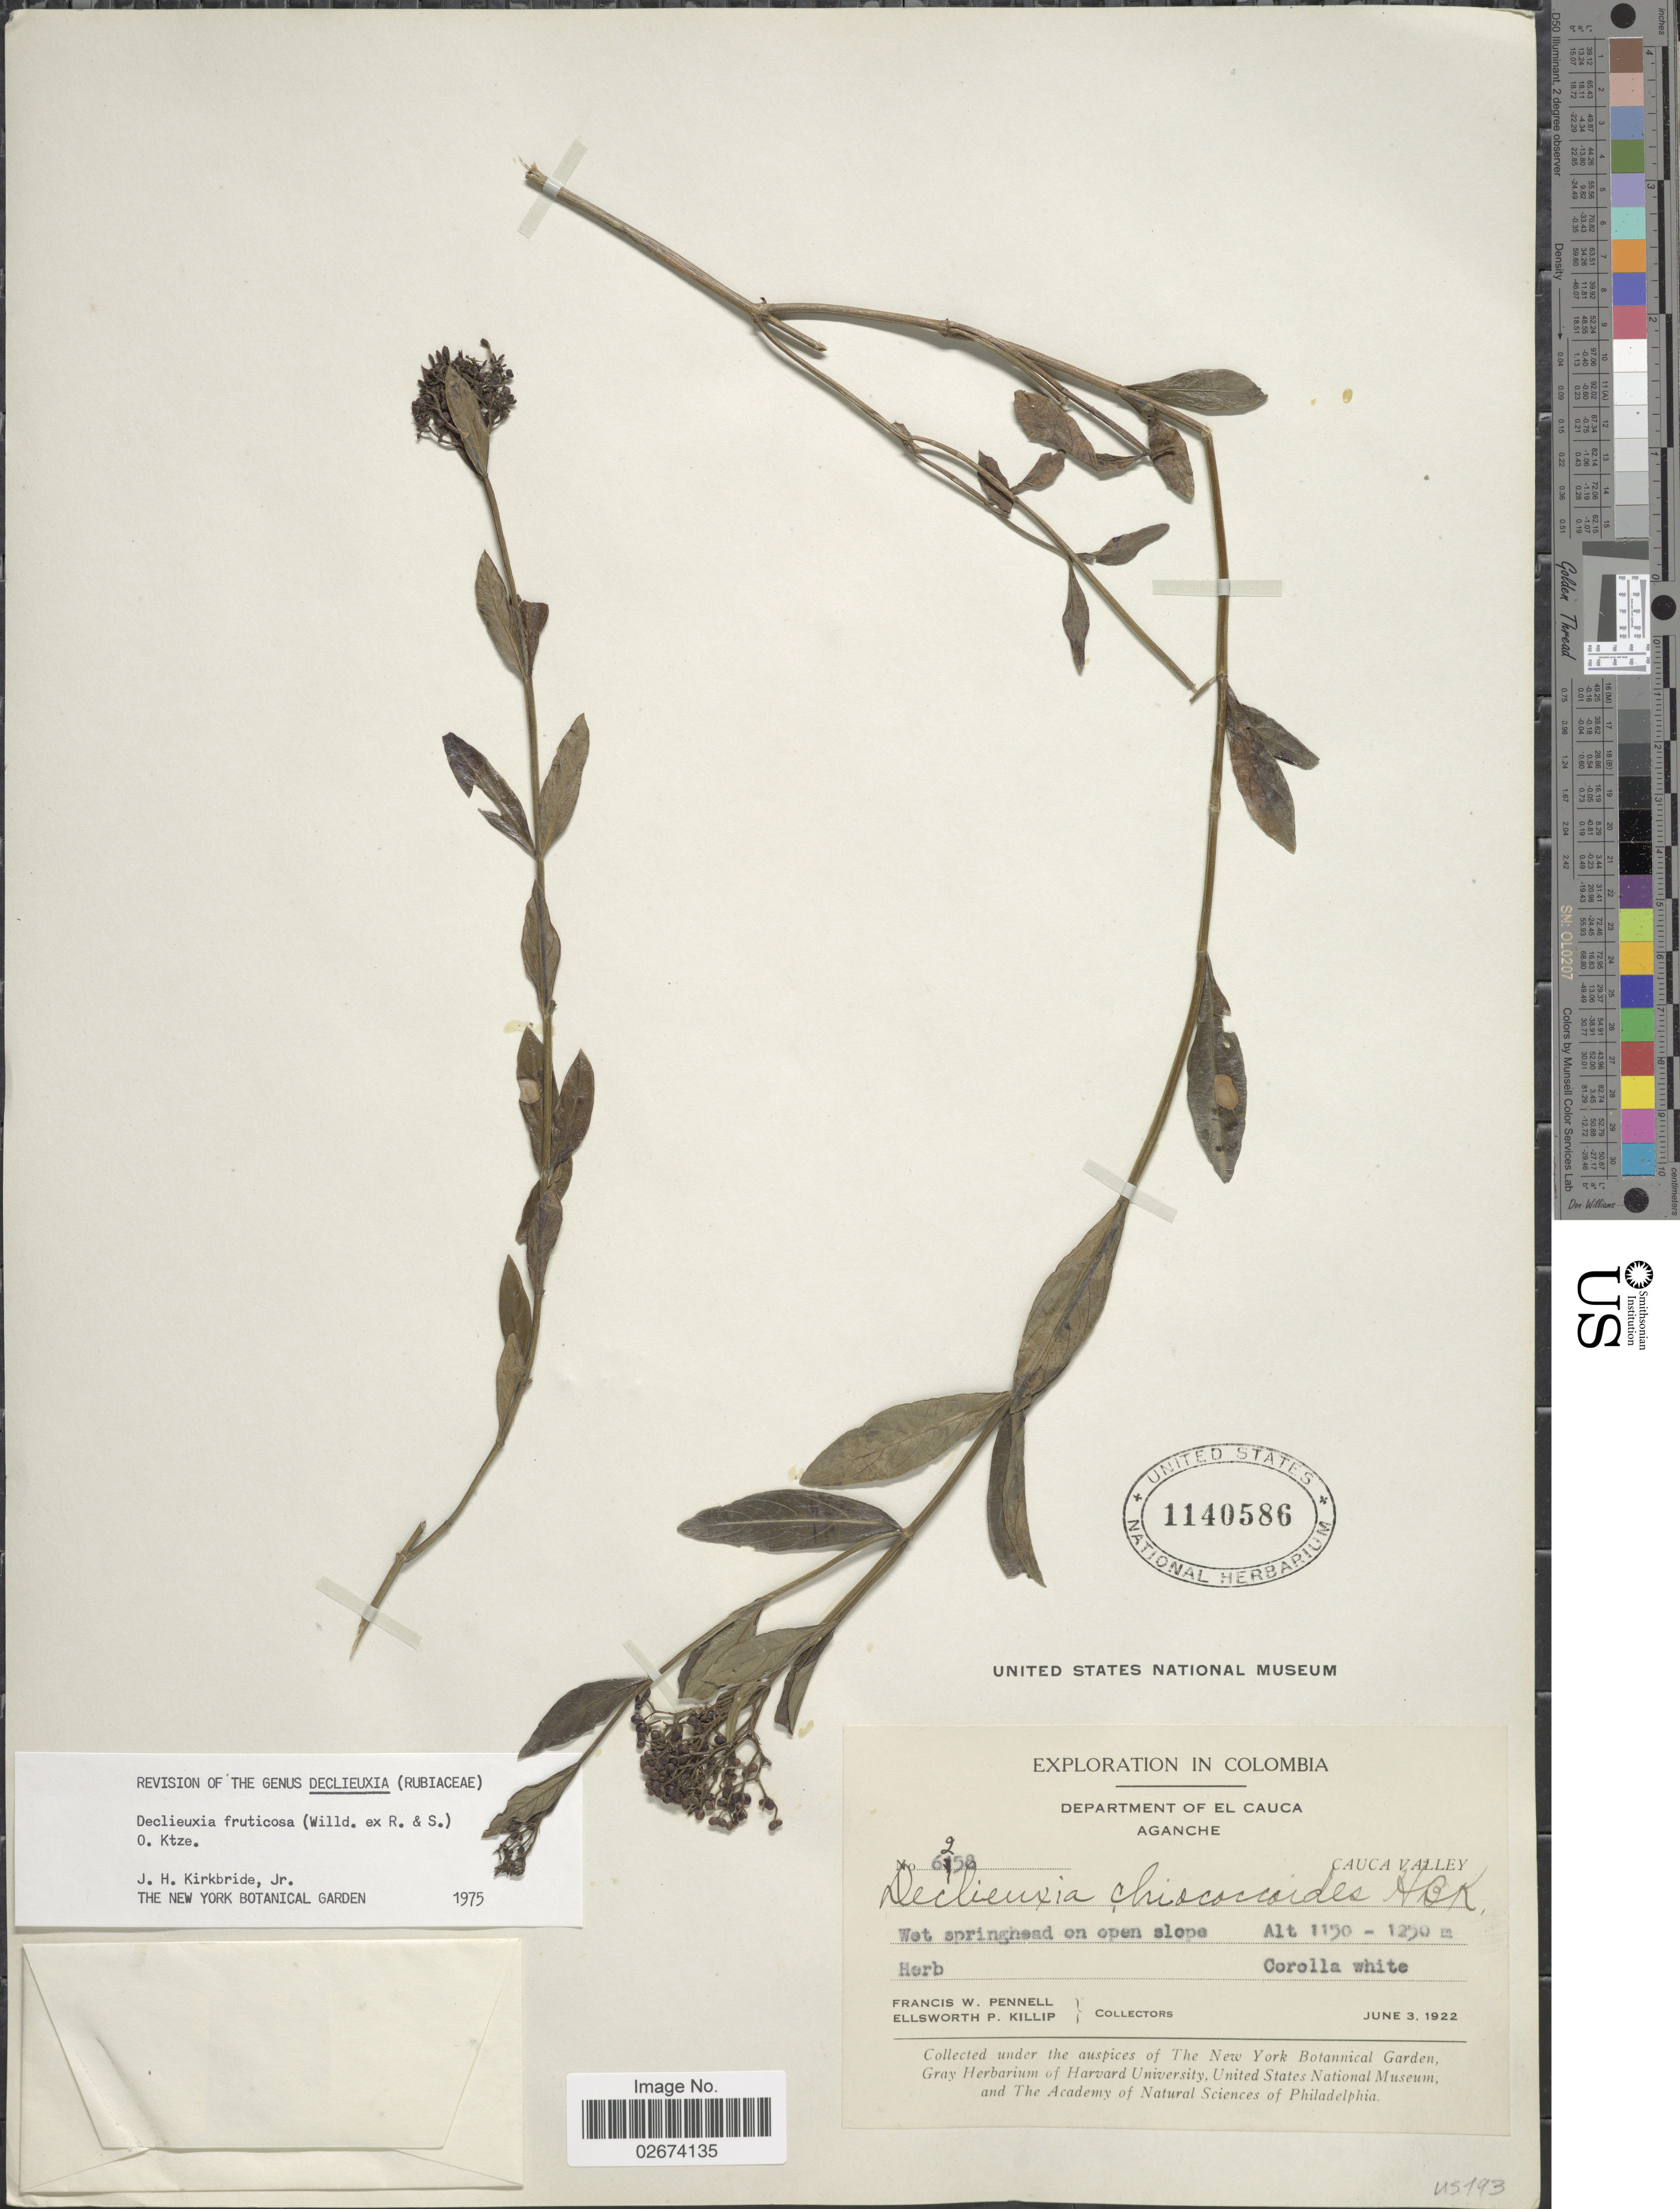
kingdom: Plantae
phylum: Tracheophyta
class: Magnoliopsida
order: Gentianales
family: Rubiaceae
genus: Declieuxia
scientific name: Declieuxia fruticosa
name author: (Willd. ex Roem. & Schult.) Kuntze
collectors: F. W. Pennell & E. P. Killip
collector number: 6258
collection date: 1922-06-03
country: Colombia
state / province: Cauca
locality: Department of El Cauca, Aganche, Cauca Valley, Wet springhead on open slope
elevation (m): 1150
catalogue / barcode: US 1140586